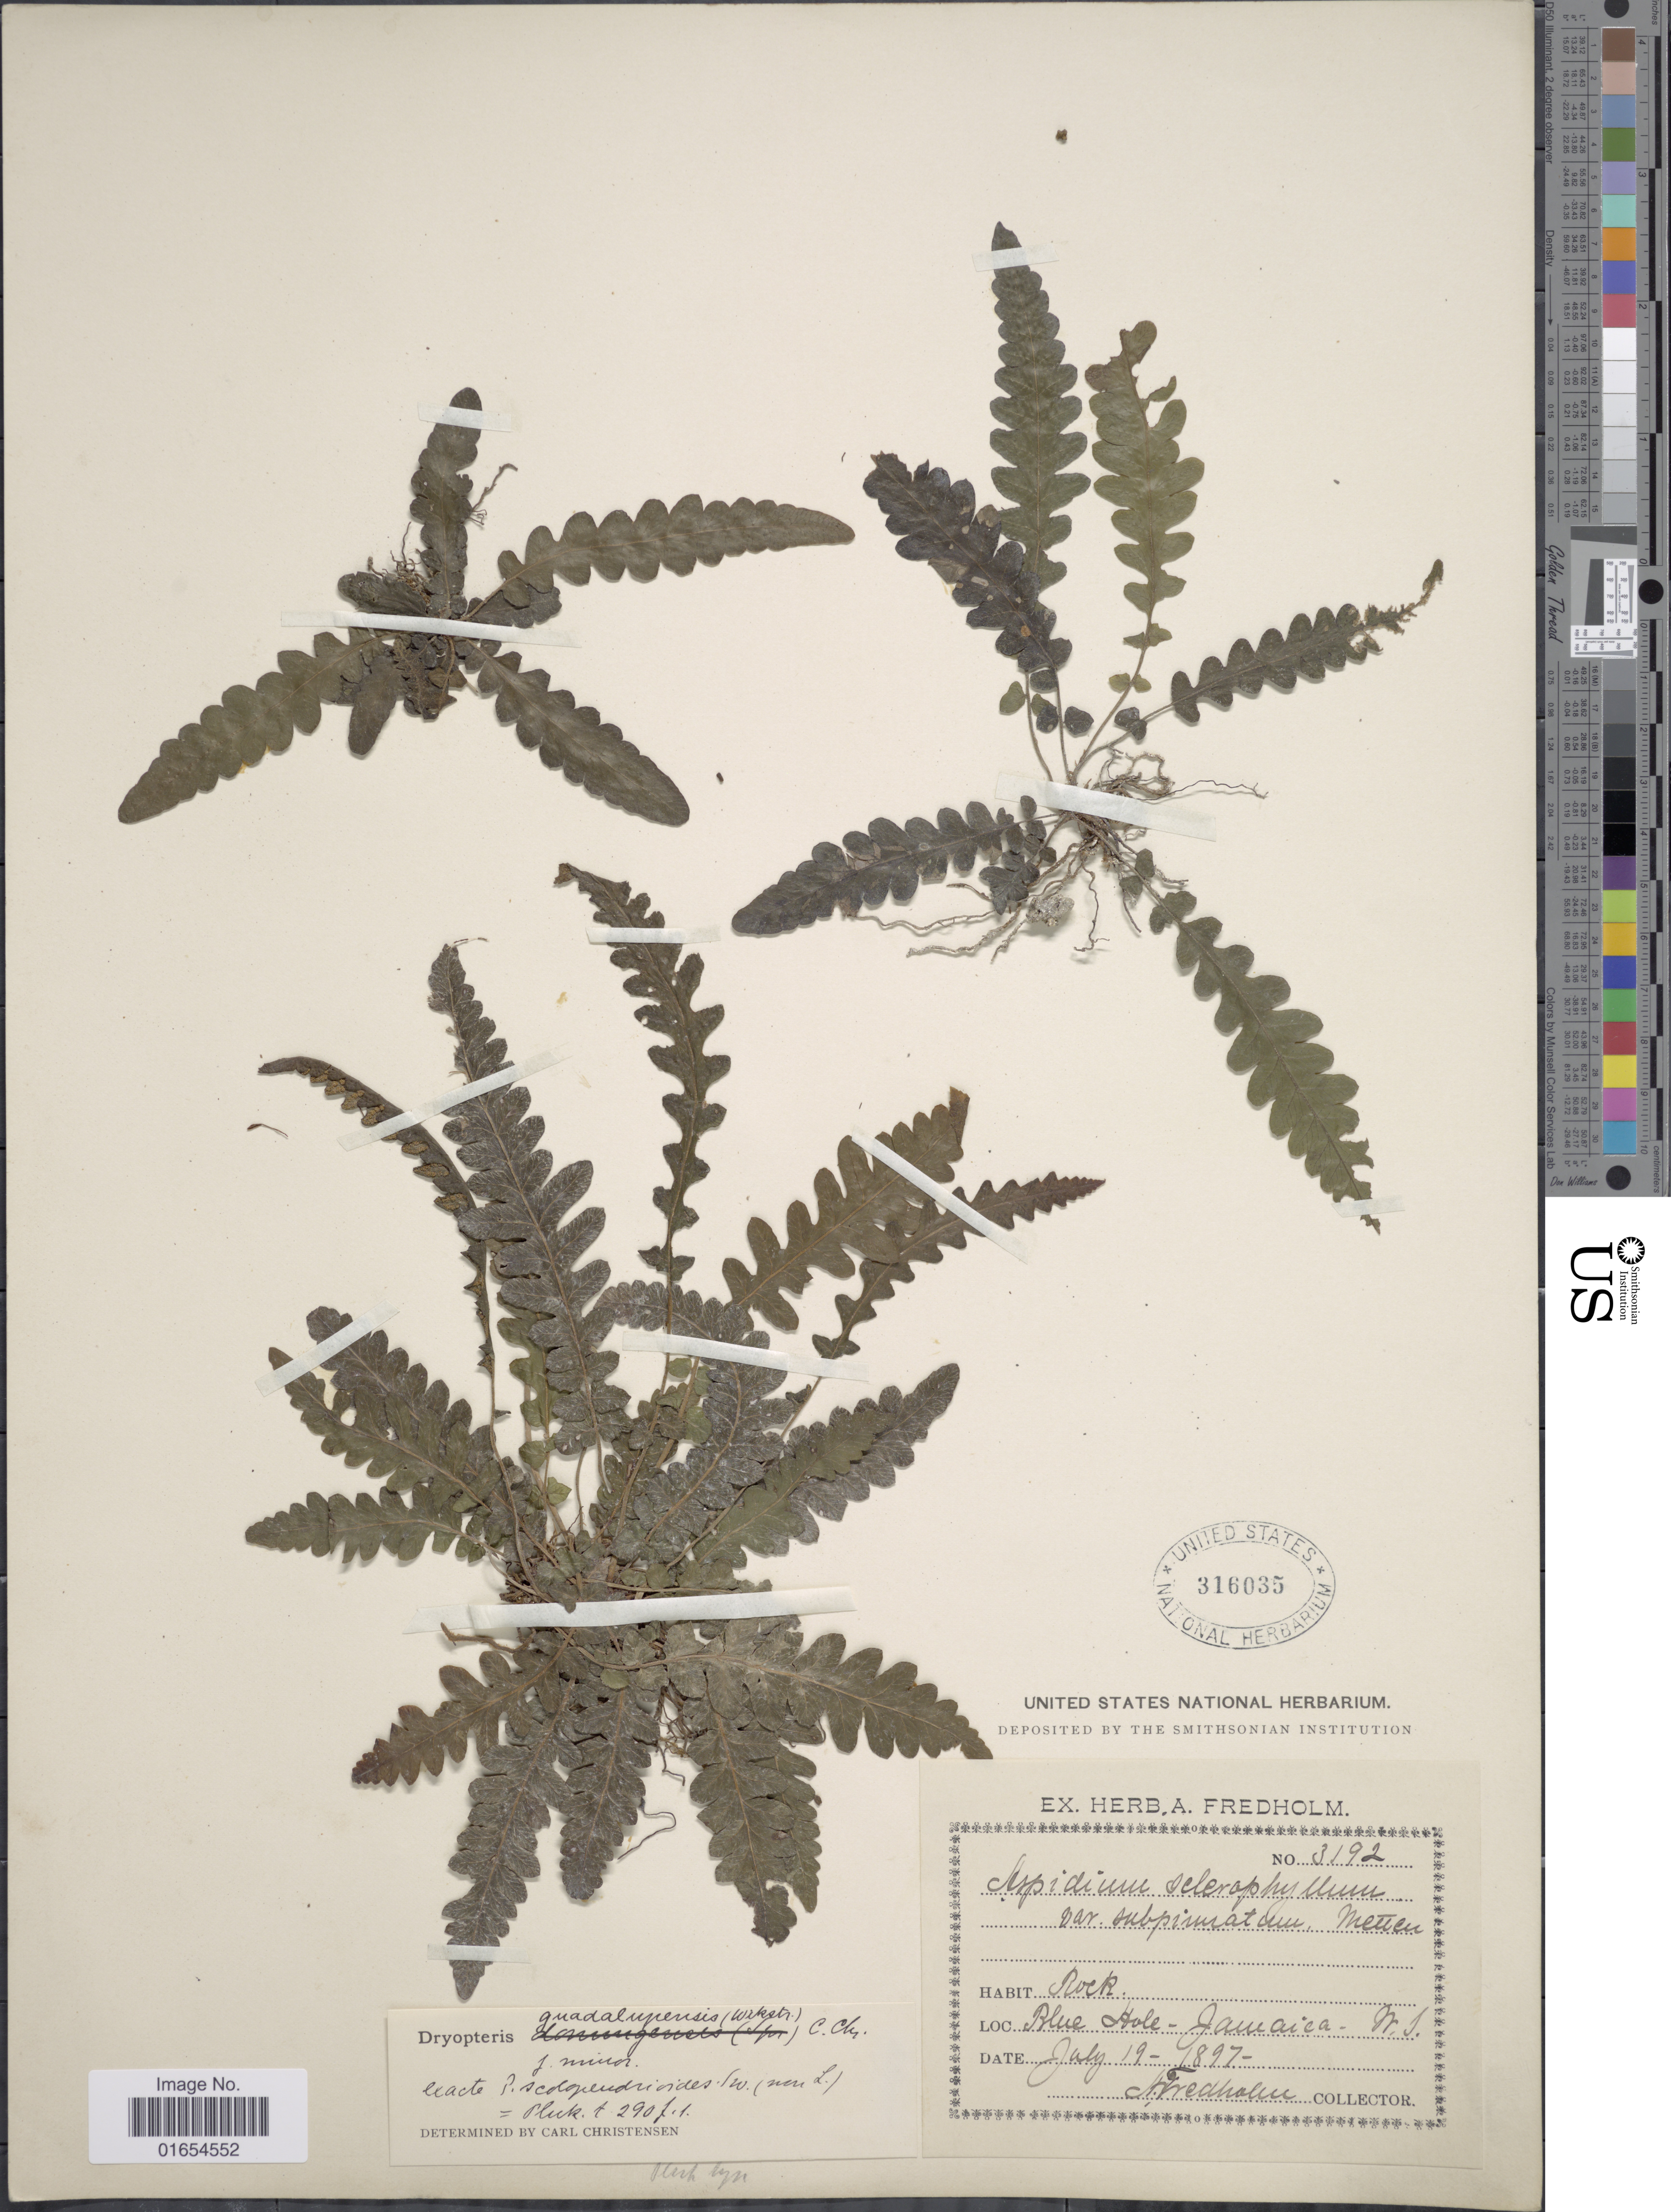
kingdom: Plantae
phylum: Tracheophyta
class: Polypodiopsida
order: Polypodiales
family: Thelypteridaceae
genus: Goniopteris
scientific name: Goniopteris guadelupensis (Wikstr.) comb. nov., ined 2015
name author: (Wikstr.)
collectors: A. Fredholm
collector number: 3192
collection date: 1897-07-19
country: Jamaica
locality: Blue Hole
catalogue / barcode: US 316035